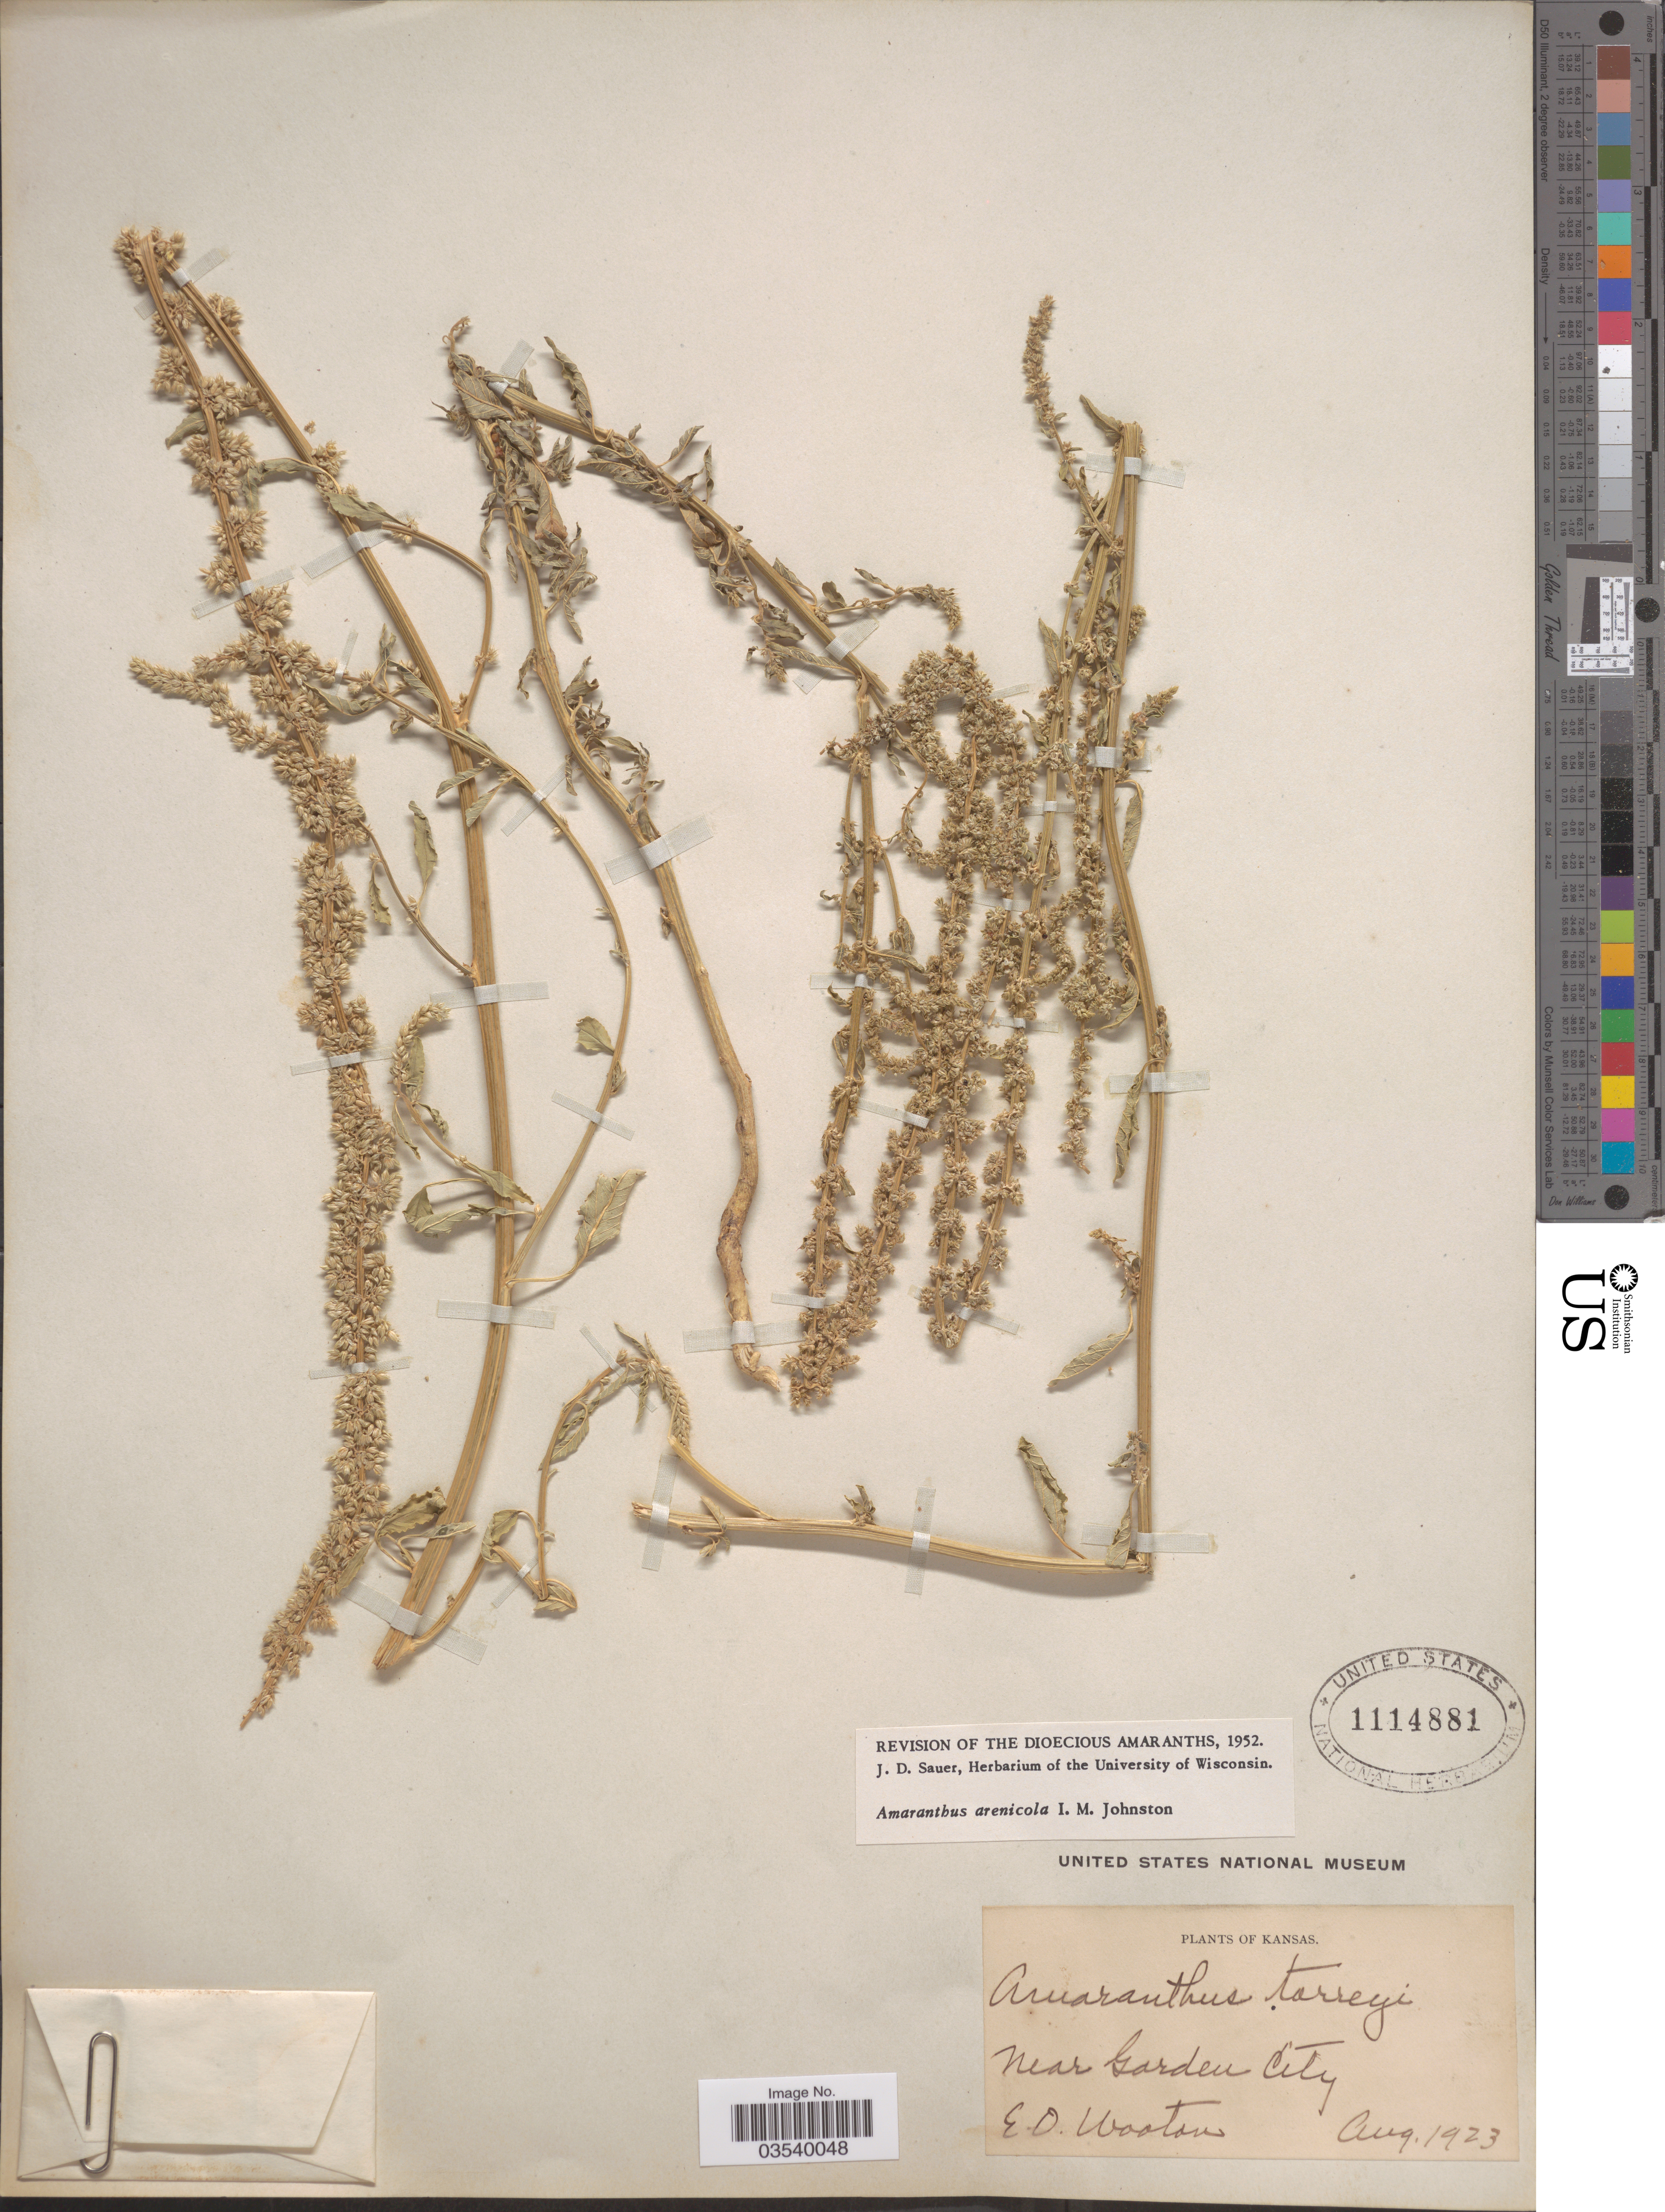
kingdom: Plantae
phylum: Tracheophyta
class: Magnoliopsida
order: Caryophyllales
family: Amaranthaceae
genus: Amaranthus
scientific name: Amaranthus arenicola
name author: I.M. Johnst.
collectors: E. O. Wooton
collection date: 1923-08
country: United States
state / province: Kansas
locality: Near Garden City.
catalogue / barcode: US 1114881